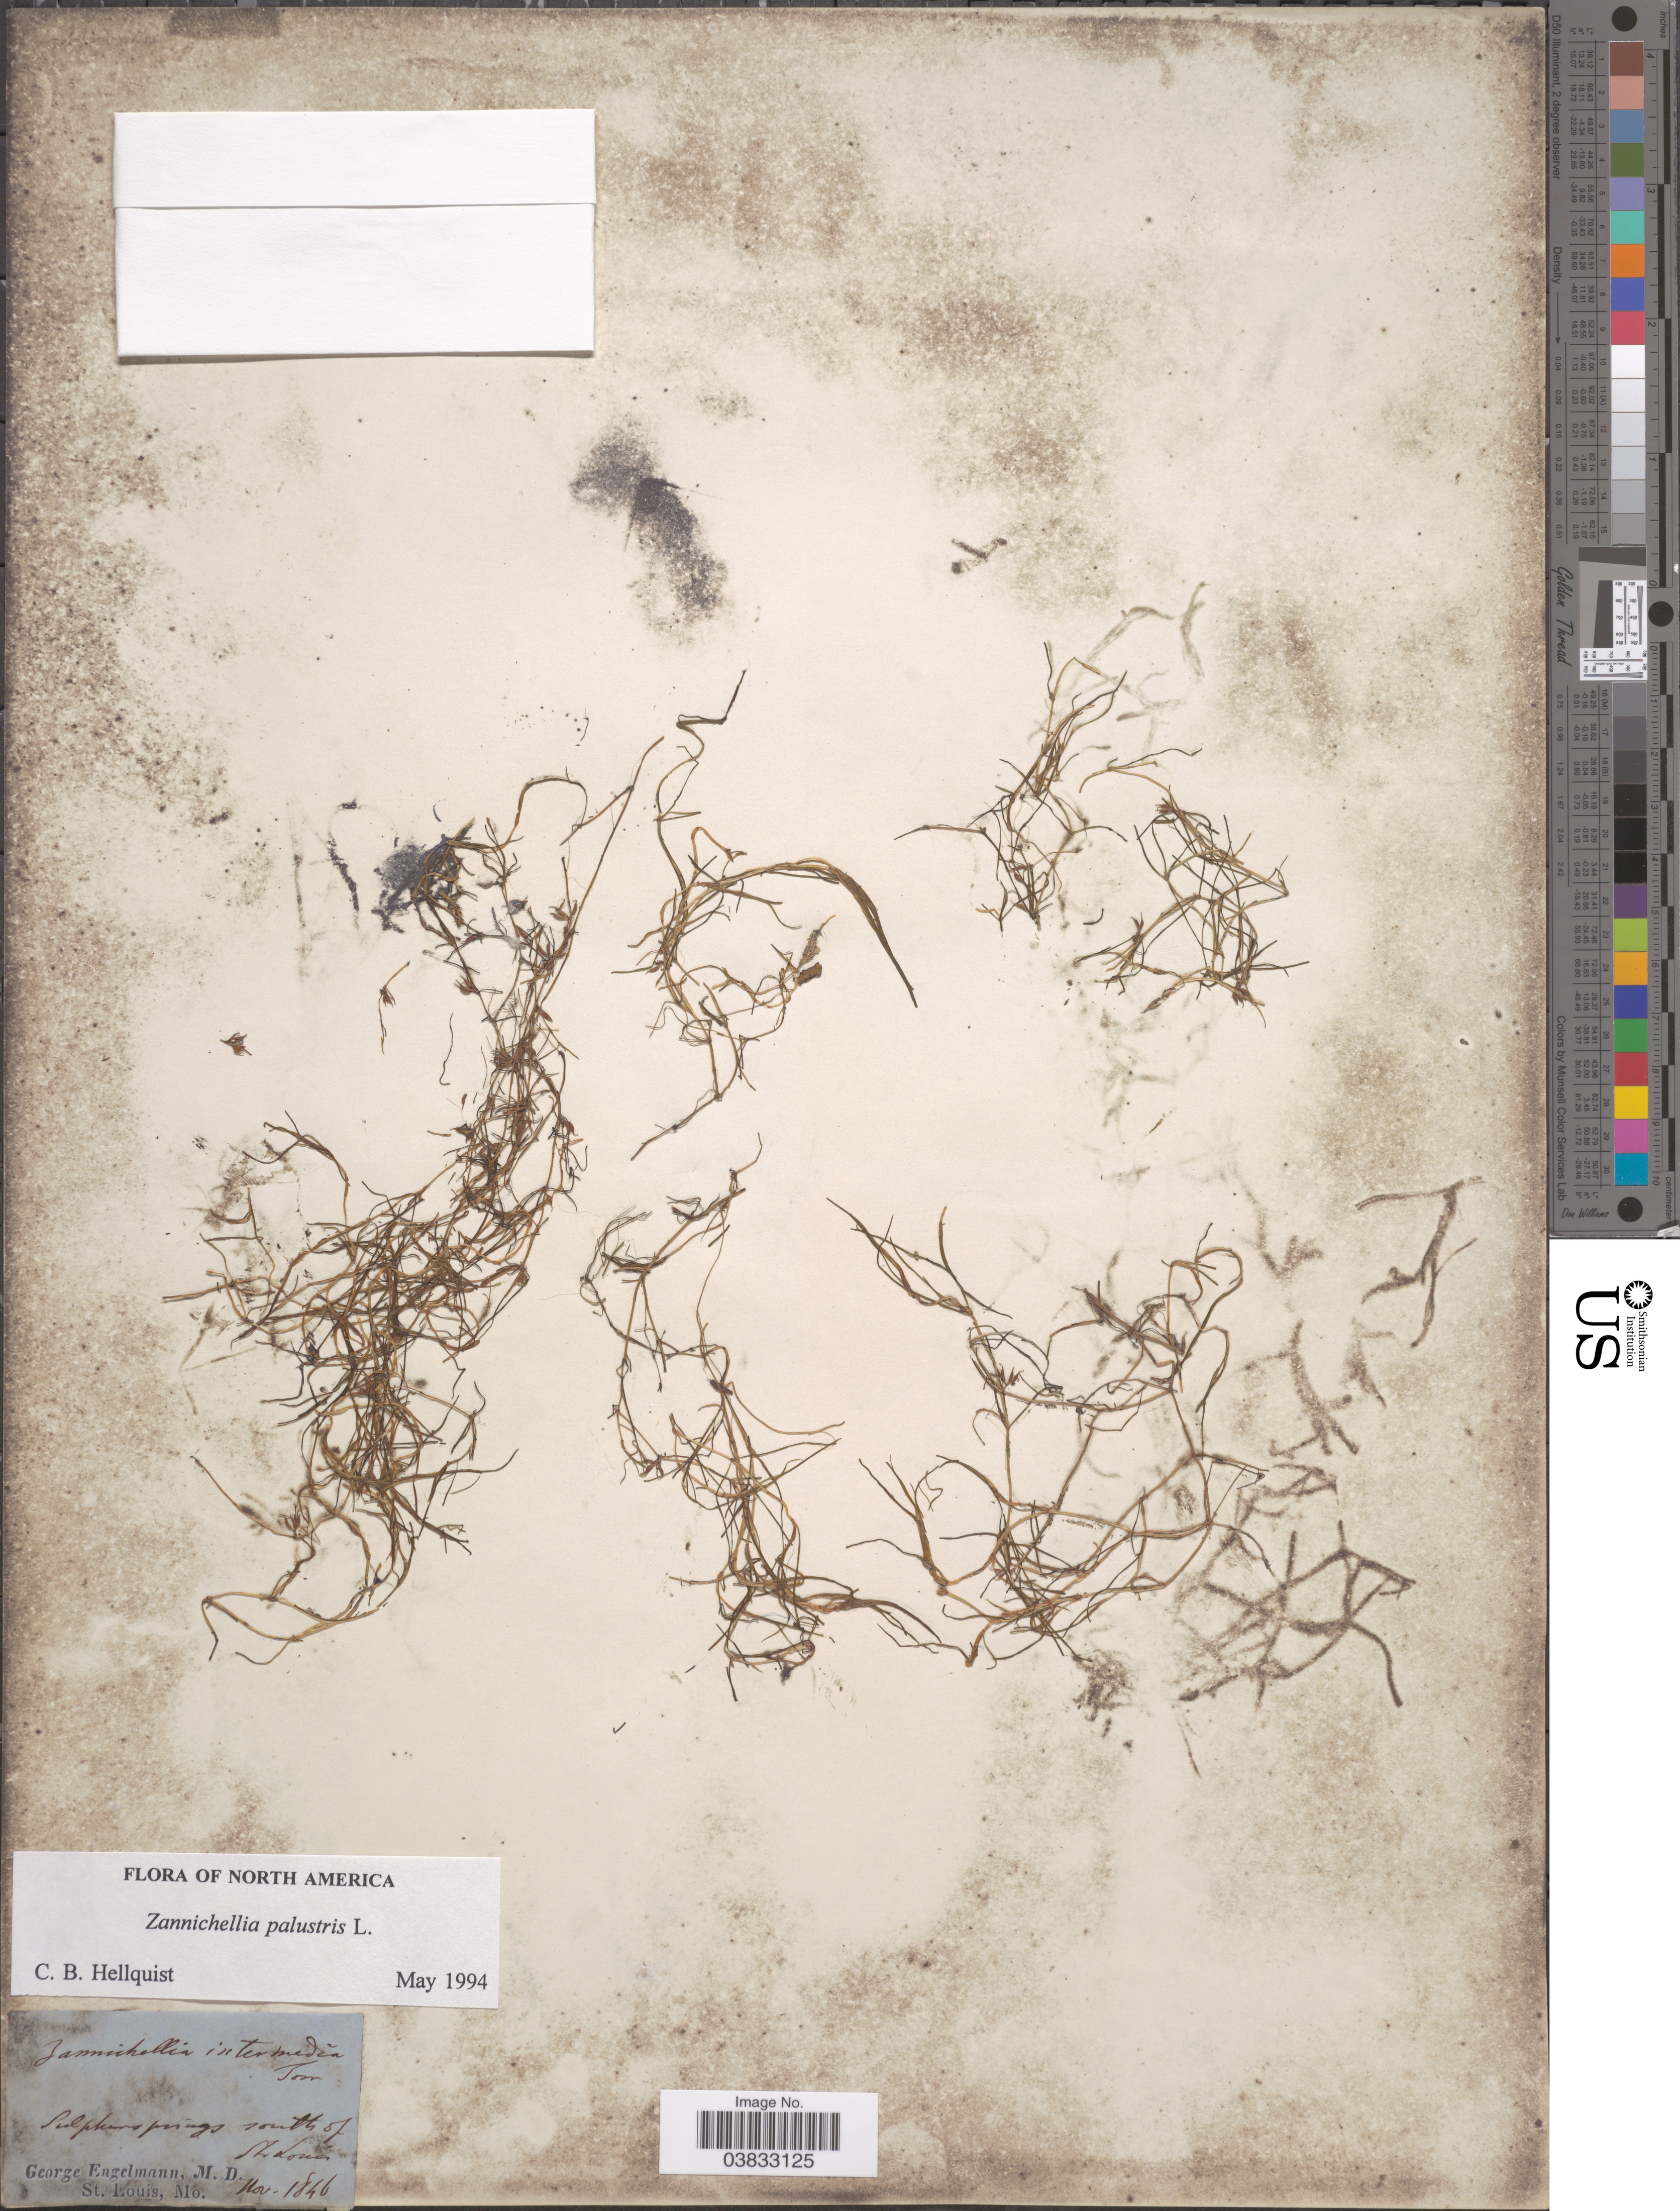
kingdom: Plantae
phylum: Tracheophyta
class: Liliopsida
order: Alismatales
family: Potamogetonaceae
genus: Zannichellia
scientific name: Zannichellia palustris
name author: L.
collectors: G. Engelmann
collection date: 1846-11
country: United States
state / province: Missouri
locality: Sulphinsprings south of St. Louis.